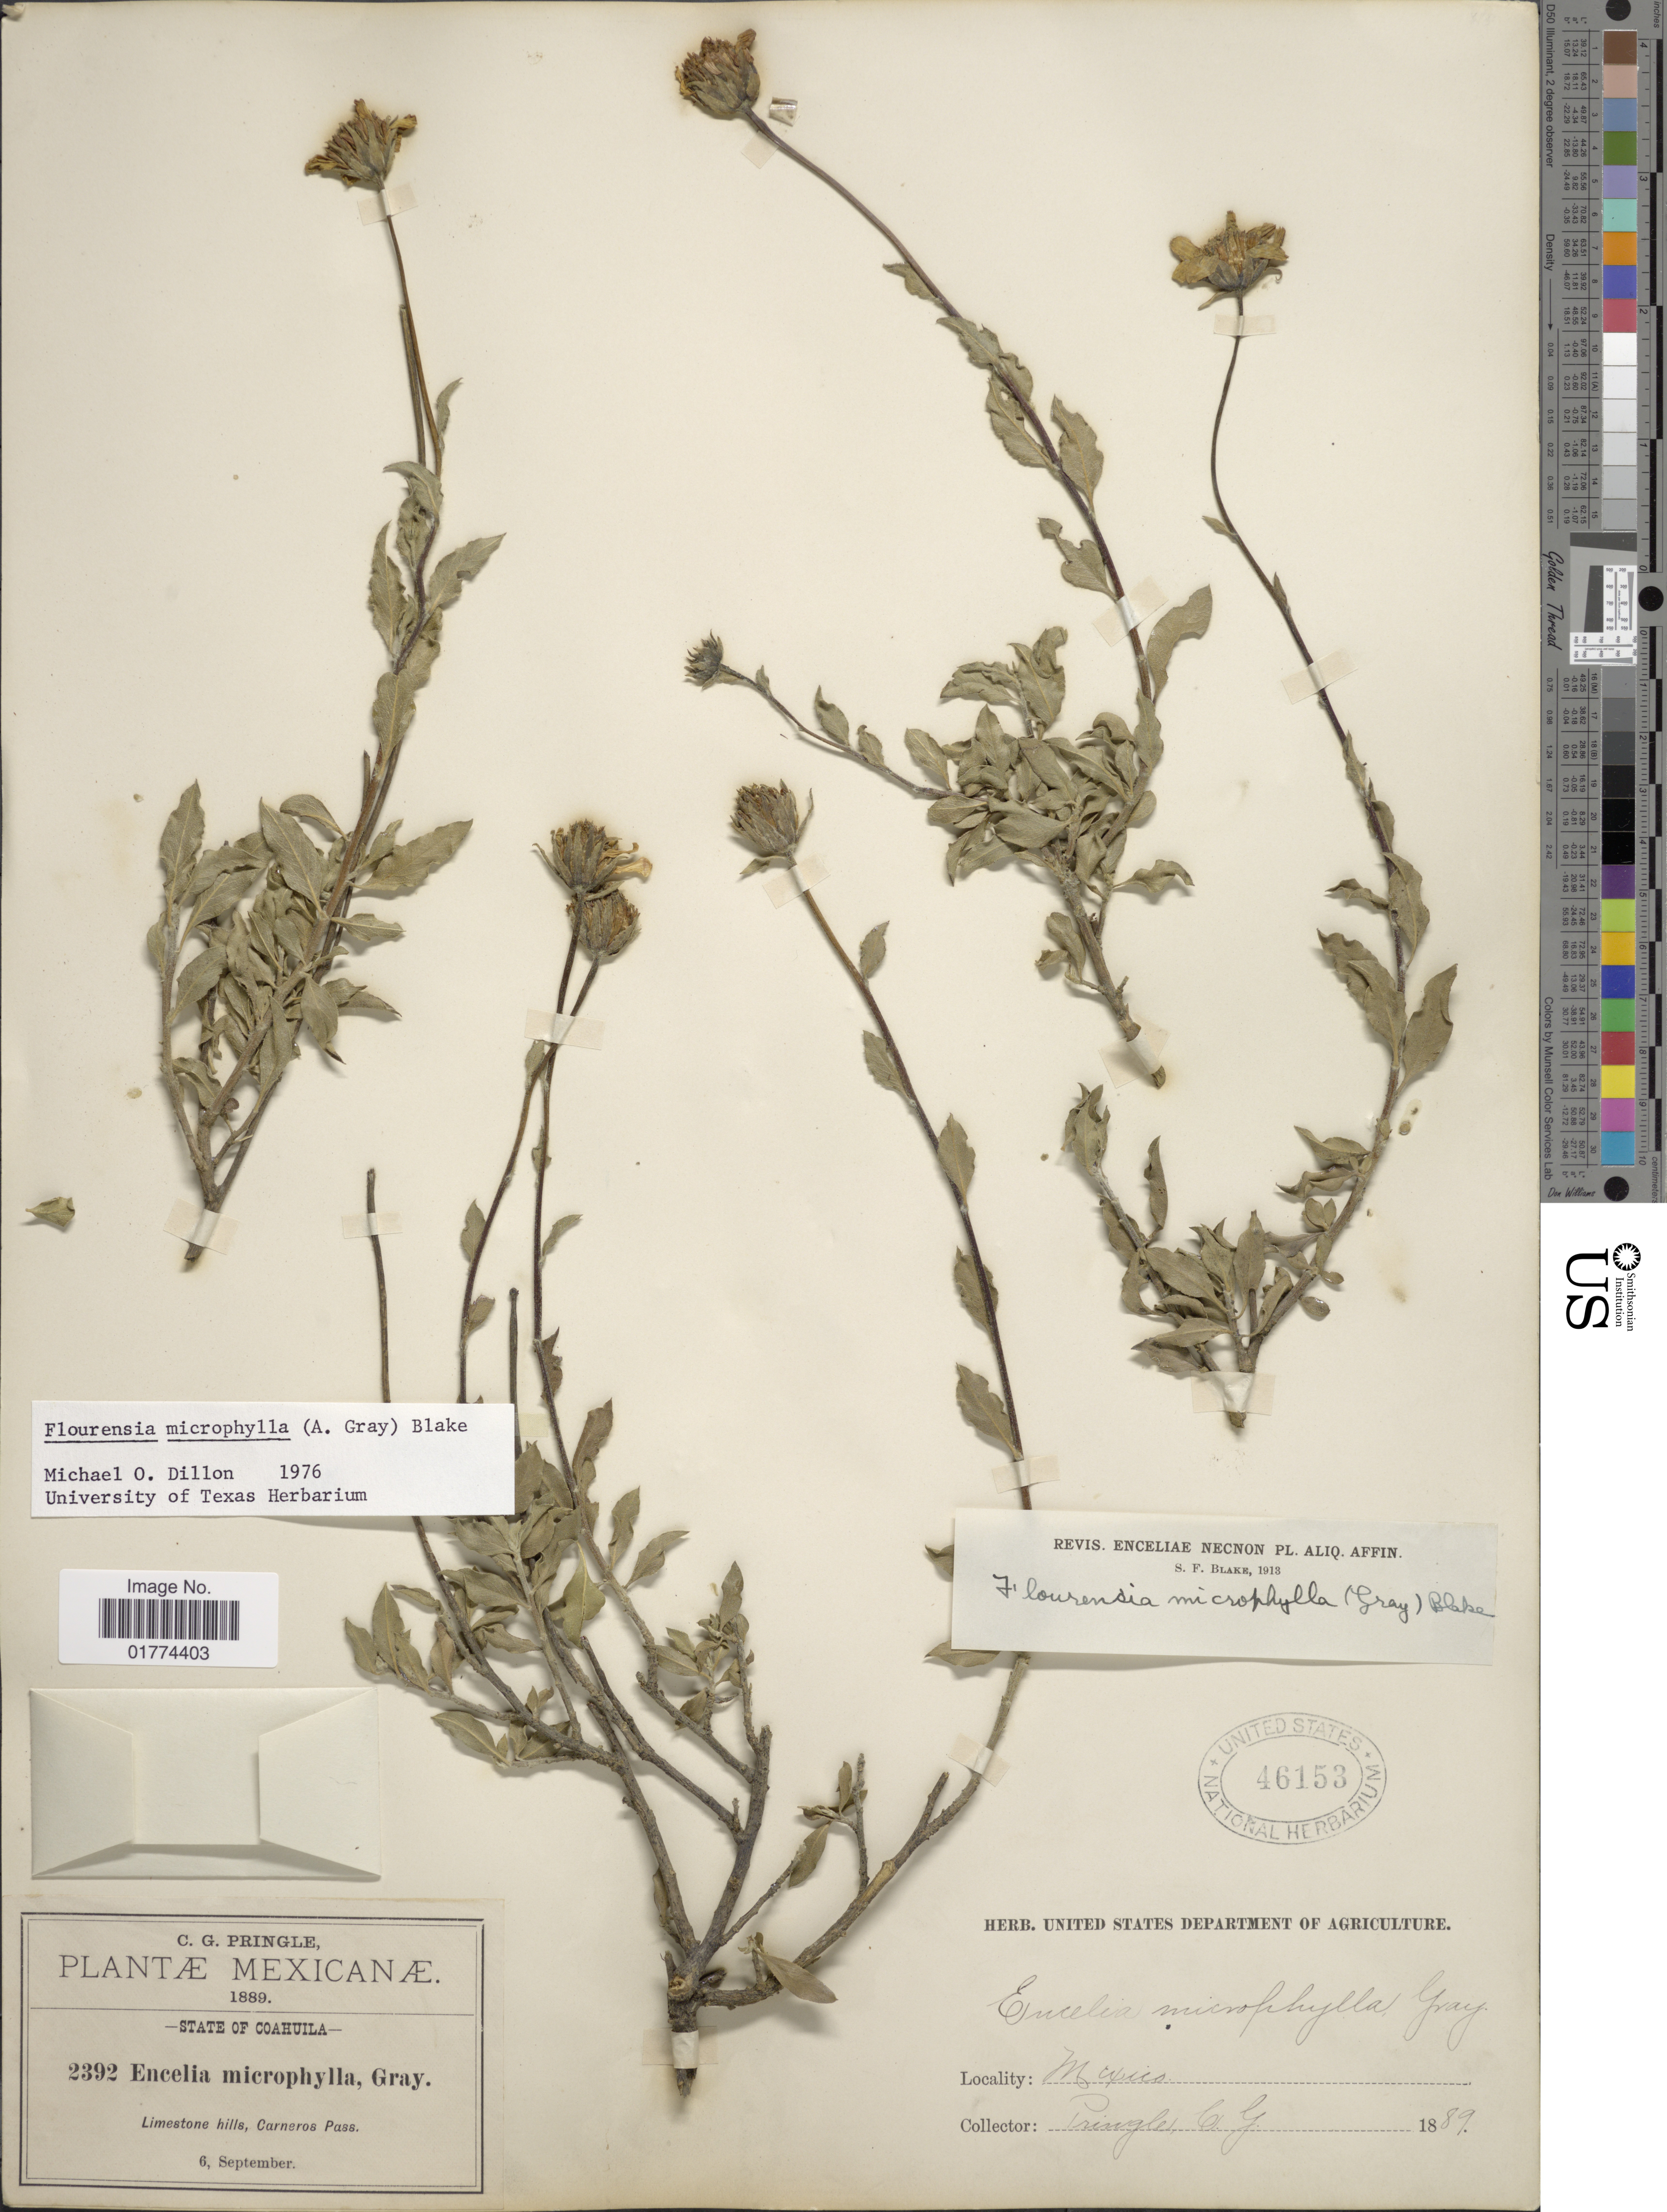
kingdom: Plantae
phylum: Tracheophyta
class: Magnoliopsida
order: Asterales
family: Asteraceae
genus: Flourensia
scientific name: Flourensia microphylla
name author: S.F. Blake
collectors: C. G. Pringle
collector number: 2392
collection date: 1889-09-06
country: Mexico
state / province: Coahuila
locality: Limestone hills, Carneros Pass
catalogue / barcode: US 46153